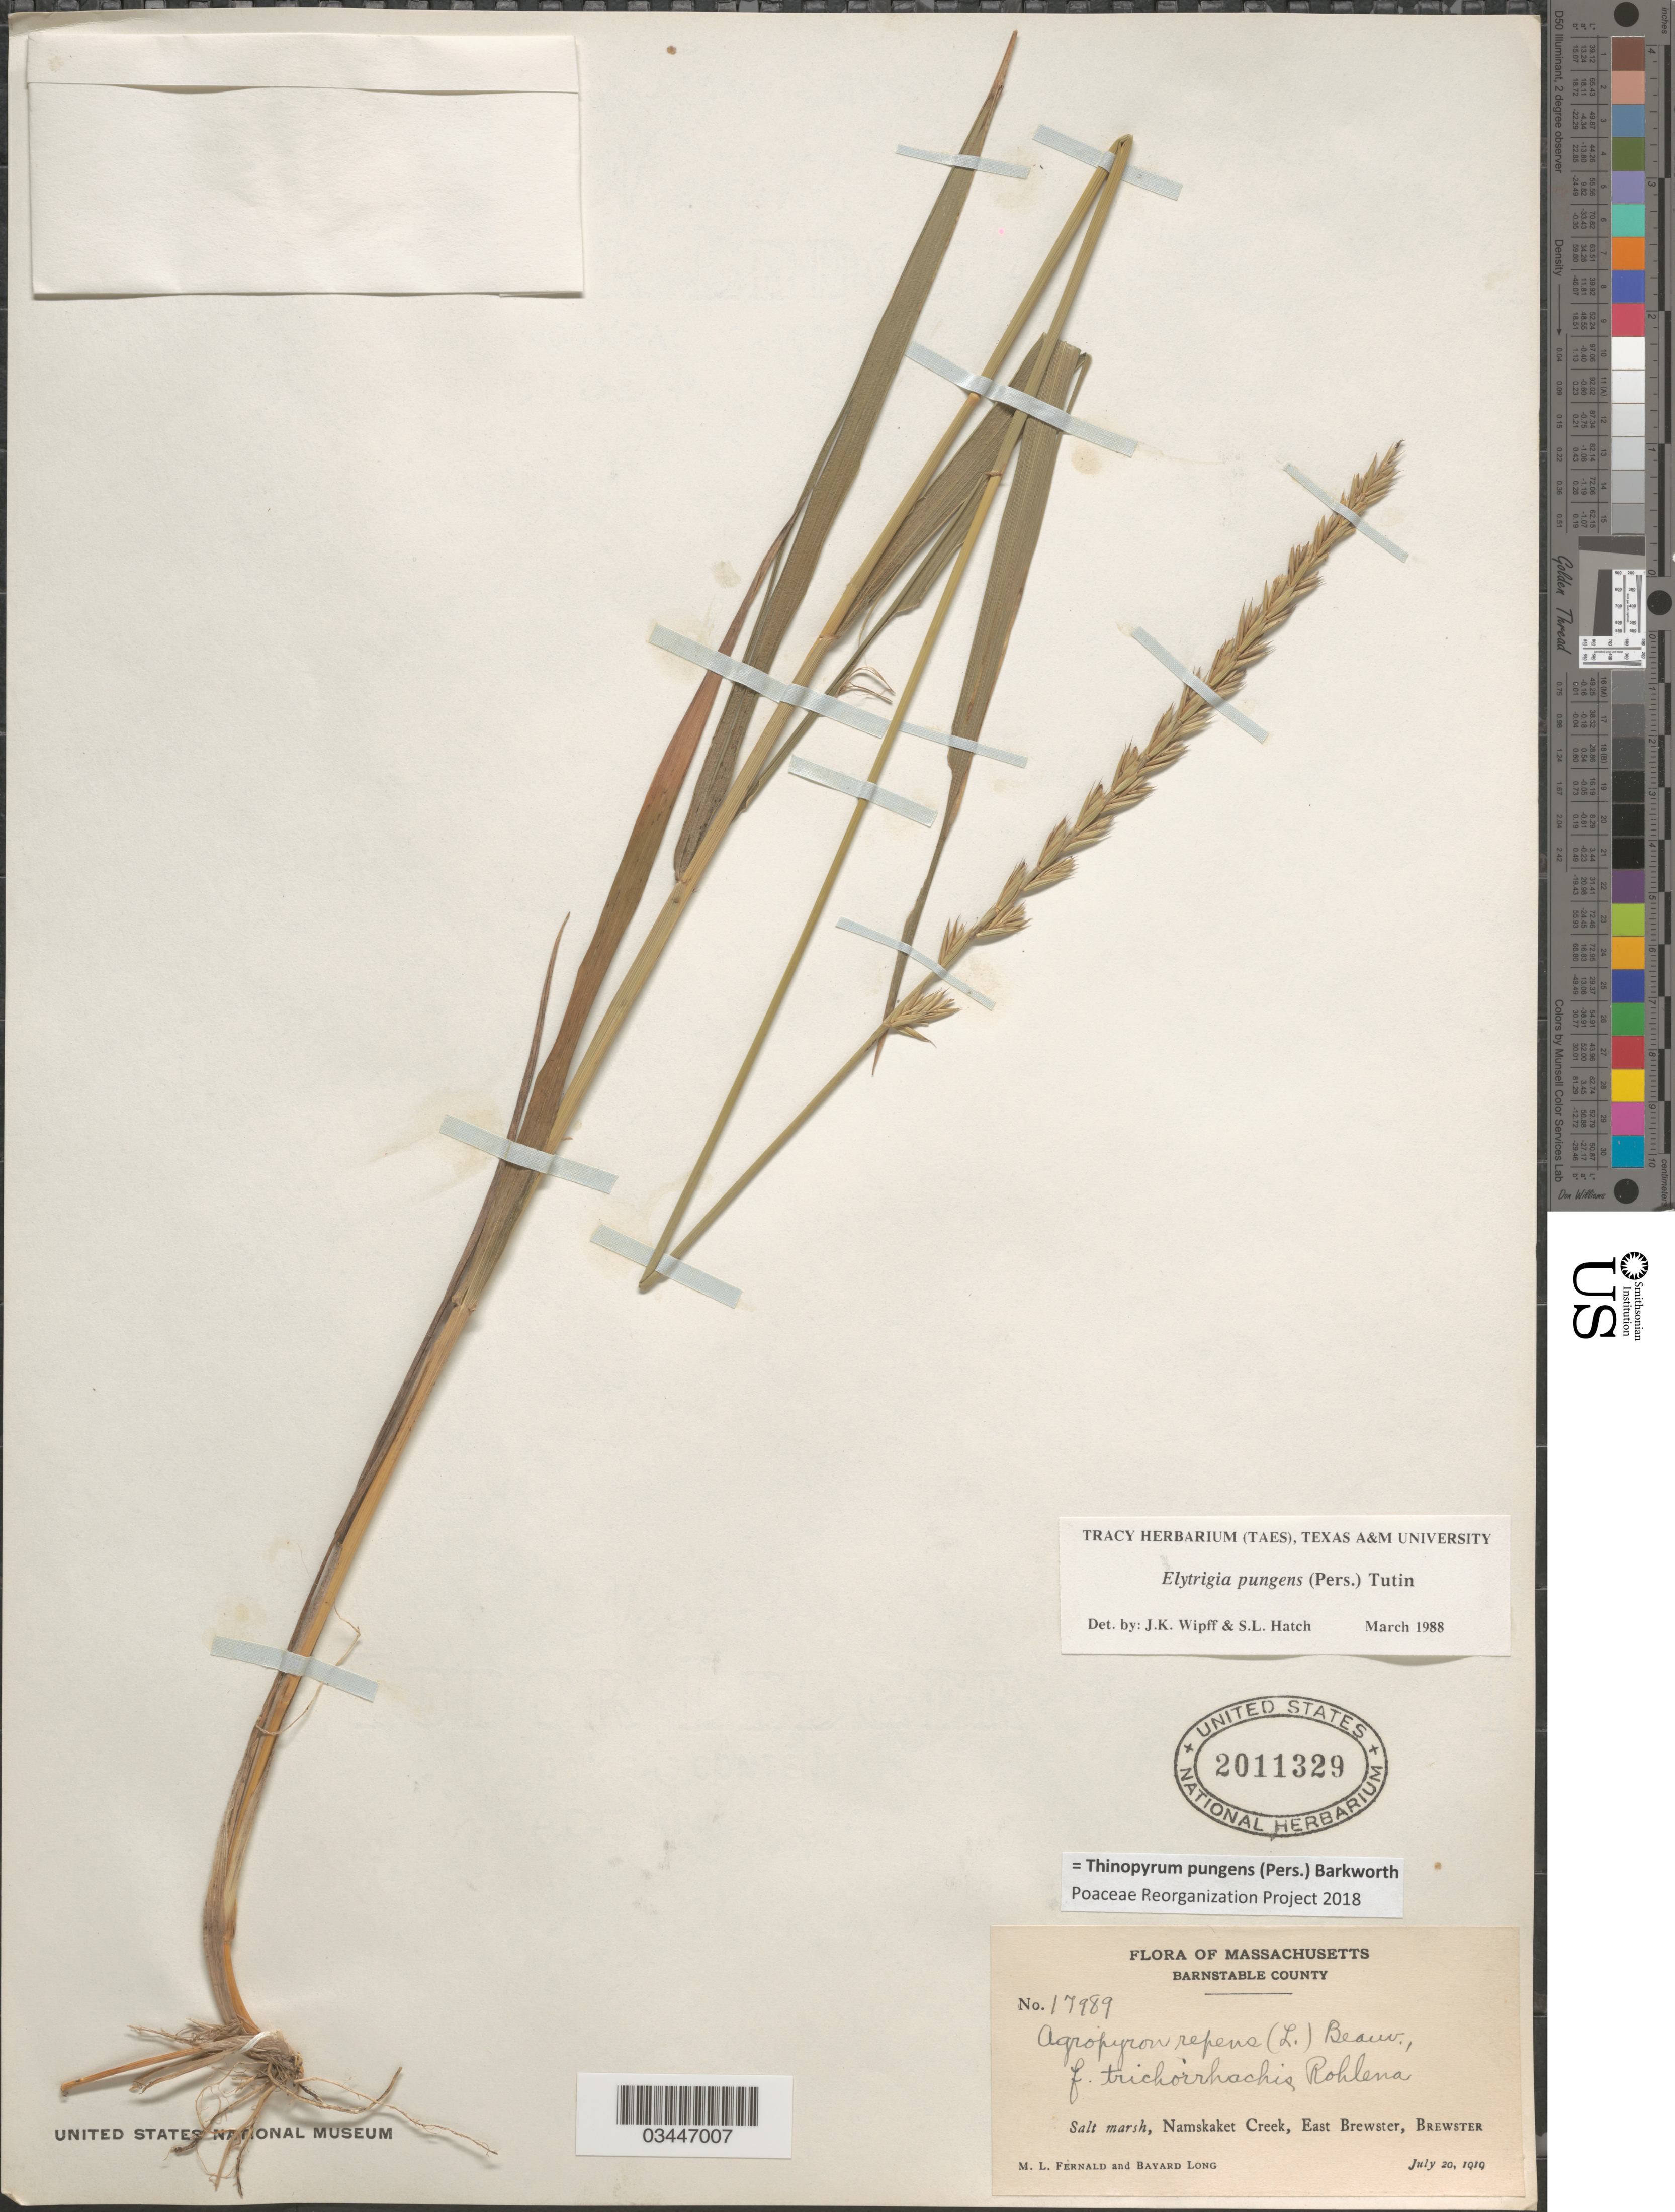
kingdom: Plantae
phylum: Tracheophyta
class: Liliopsida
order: Poales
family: Poaceae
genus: Thinopyrum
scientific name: Thinopyrum pungens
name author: (Pers.) Barkworth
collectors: M. L. Fernald & B. Long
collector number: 17989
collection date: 1919-07-20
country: United States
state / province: Massachusetts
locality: Barnstable County. Salt marsh, Namskaket Creek, East Brewster, Brewster.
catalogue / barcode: US 2011329